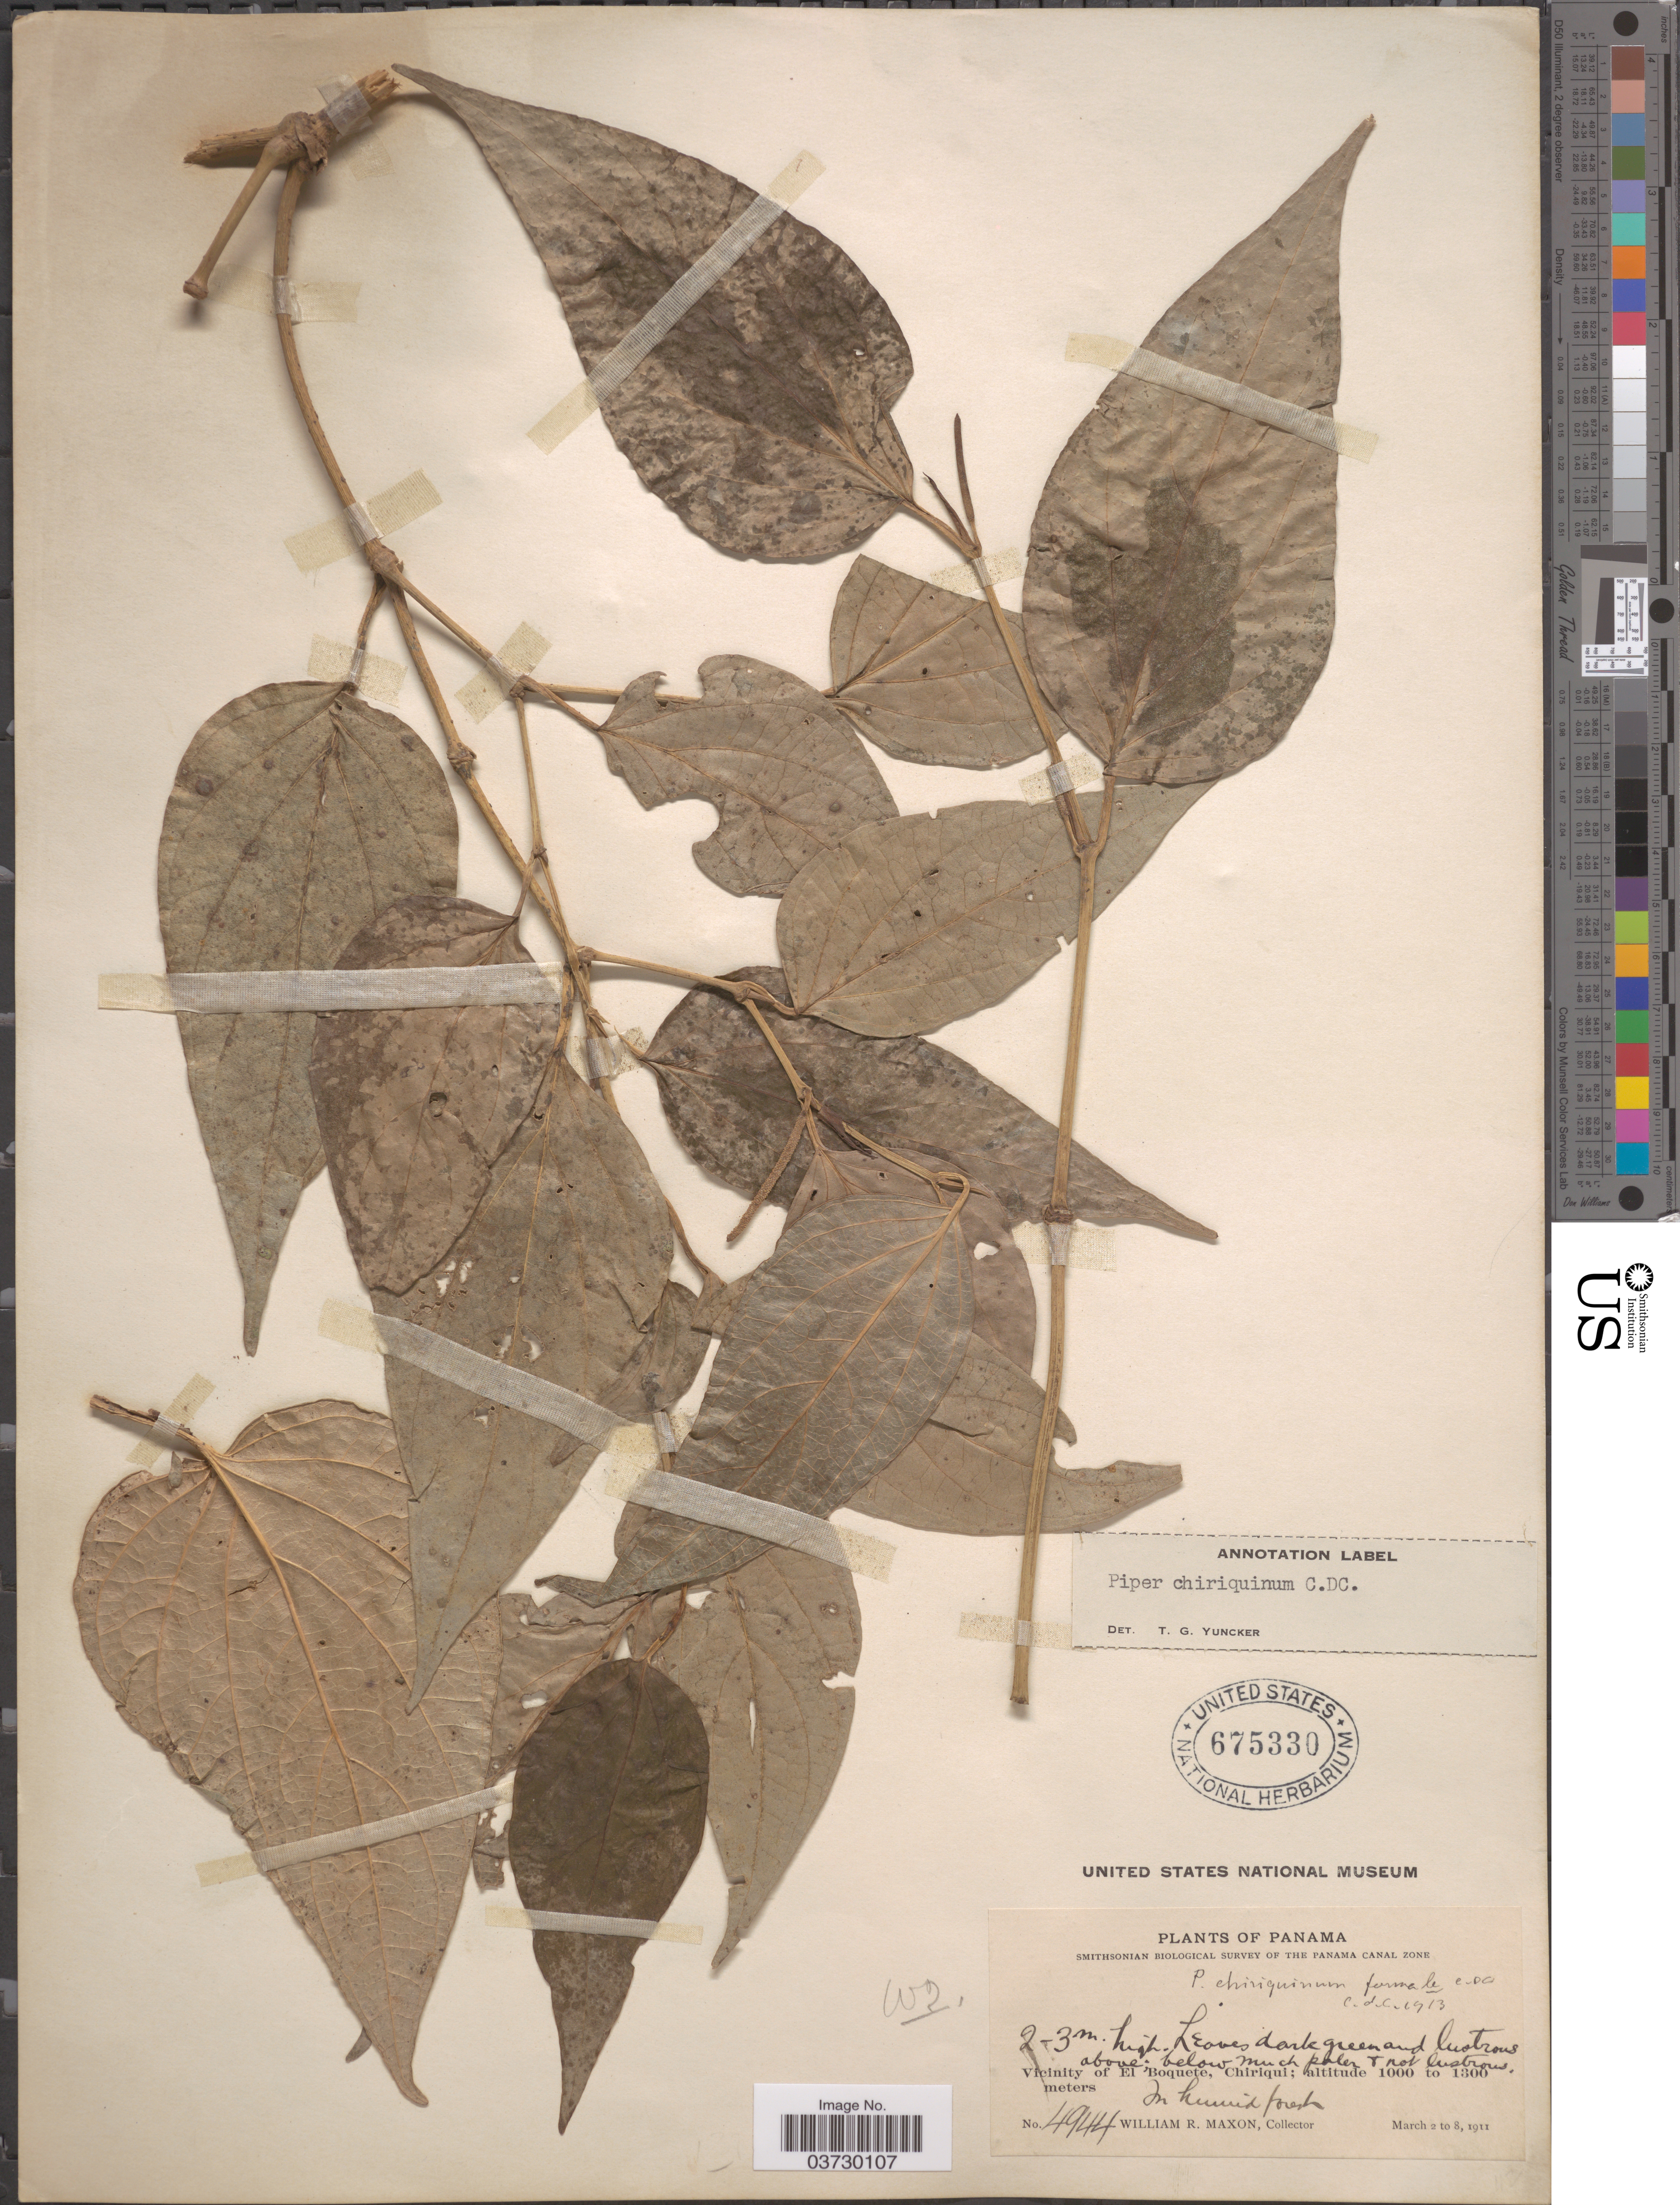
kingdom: Plantae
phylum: Tracheophyta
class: Magnoliopsida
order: Piperales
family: Piperaceae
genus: Piper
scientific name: Piper chiriquinum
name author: C. DC.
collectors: W. R. Maxon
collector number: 4844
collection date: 1911-03-02/1911-03-08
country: Panama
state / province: Chiriqui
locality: Vicinity of El Boquete.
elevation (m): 1000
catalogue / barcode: US 675330